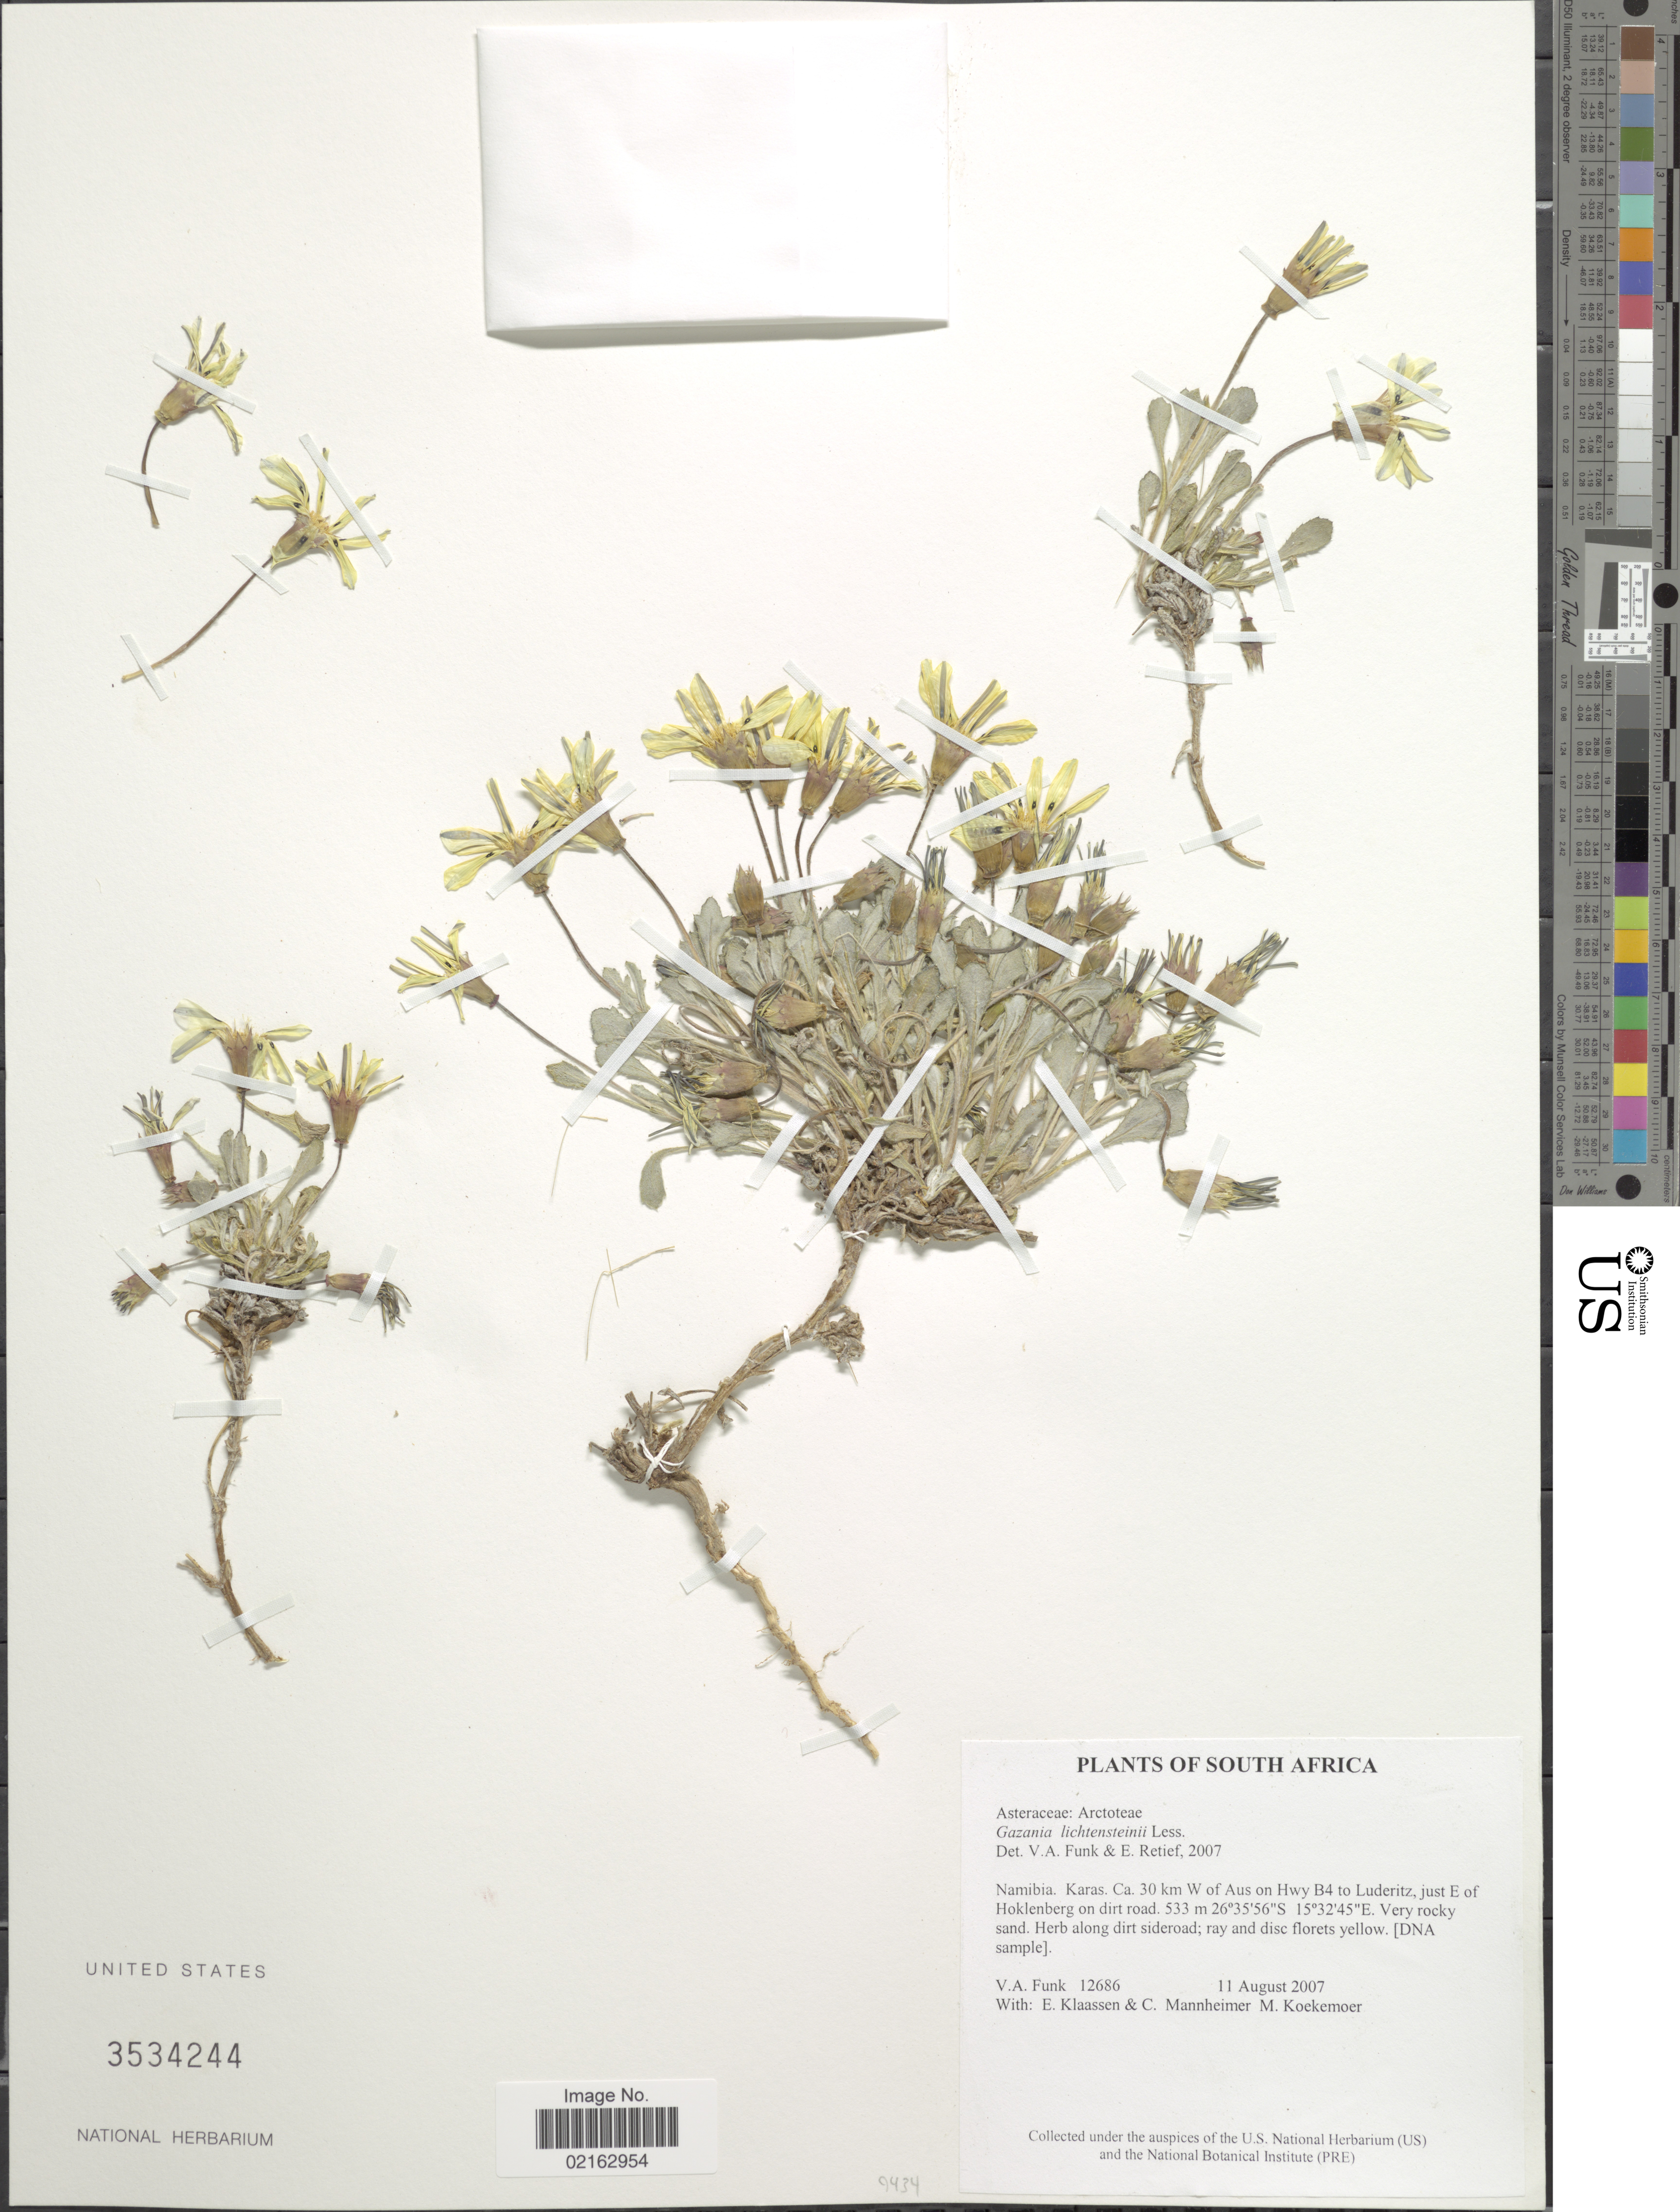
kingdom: Plantae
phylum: Tracheophyta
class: Magnoliopsida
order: Asterales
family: Asteraceae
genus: Gazania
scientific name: Gazania lichtensteinii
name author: Less.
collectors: V. Funk, E. S. Klaassen, C. A. Mannheimer & M. Koekemoer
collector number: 12686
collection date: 2007-08-11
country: Namibia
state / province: Karas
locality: Namibia. Karas. Ca. 30 km W of Aus on Hwy B4 to Luderitz, just E of Hoklenberg on dirt road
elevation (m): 533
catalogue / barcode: US 3534244